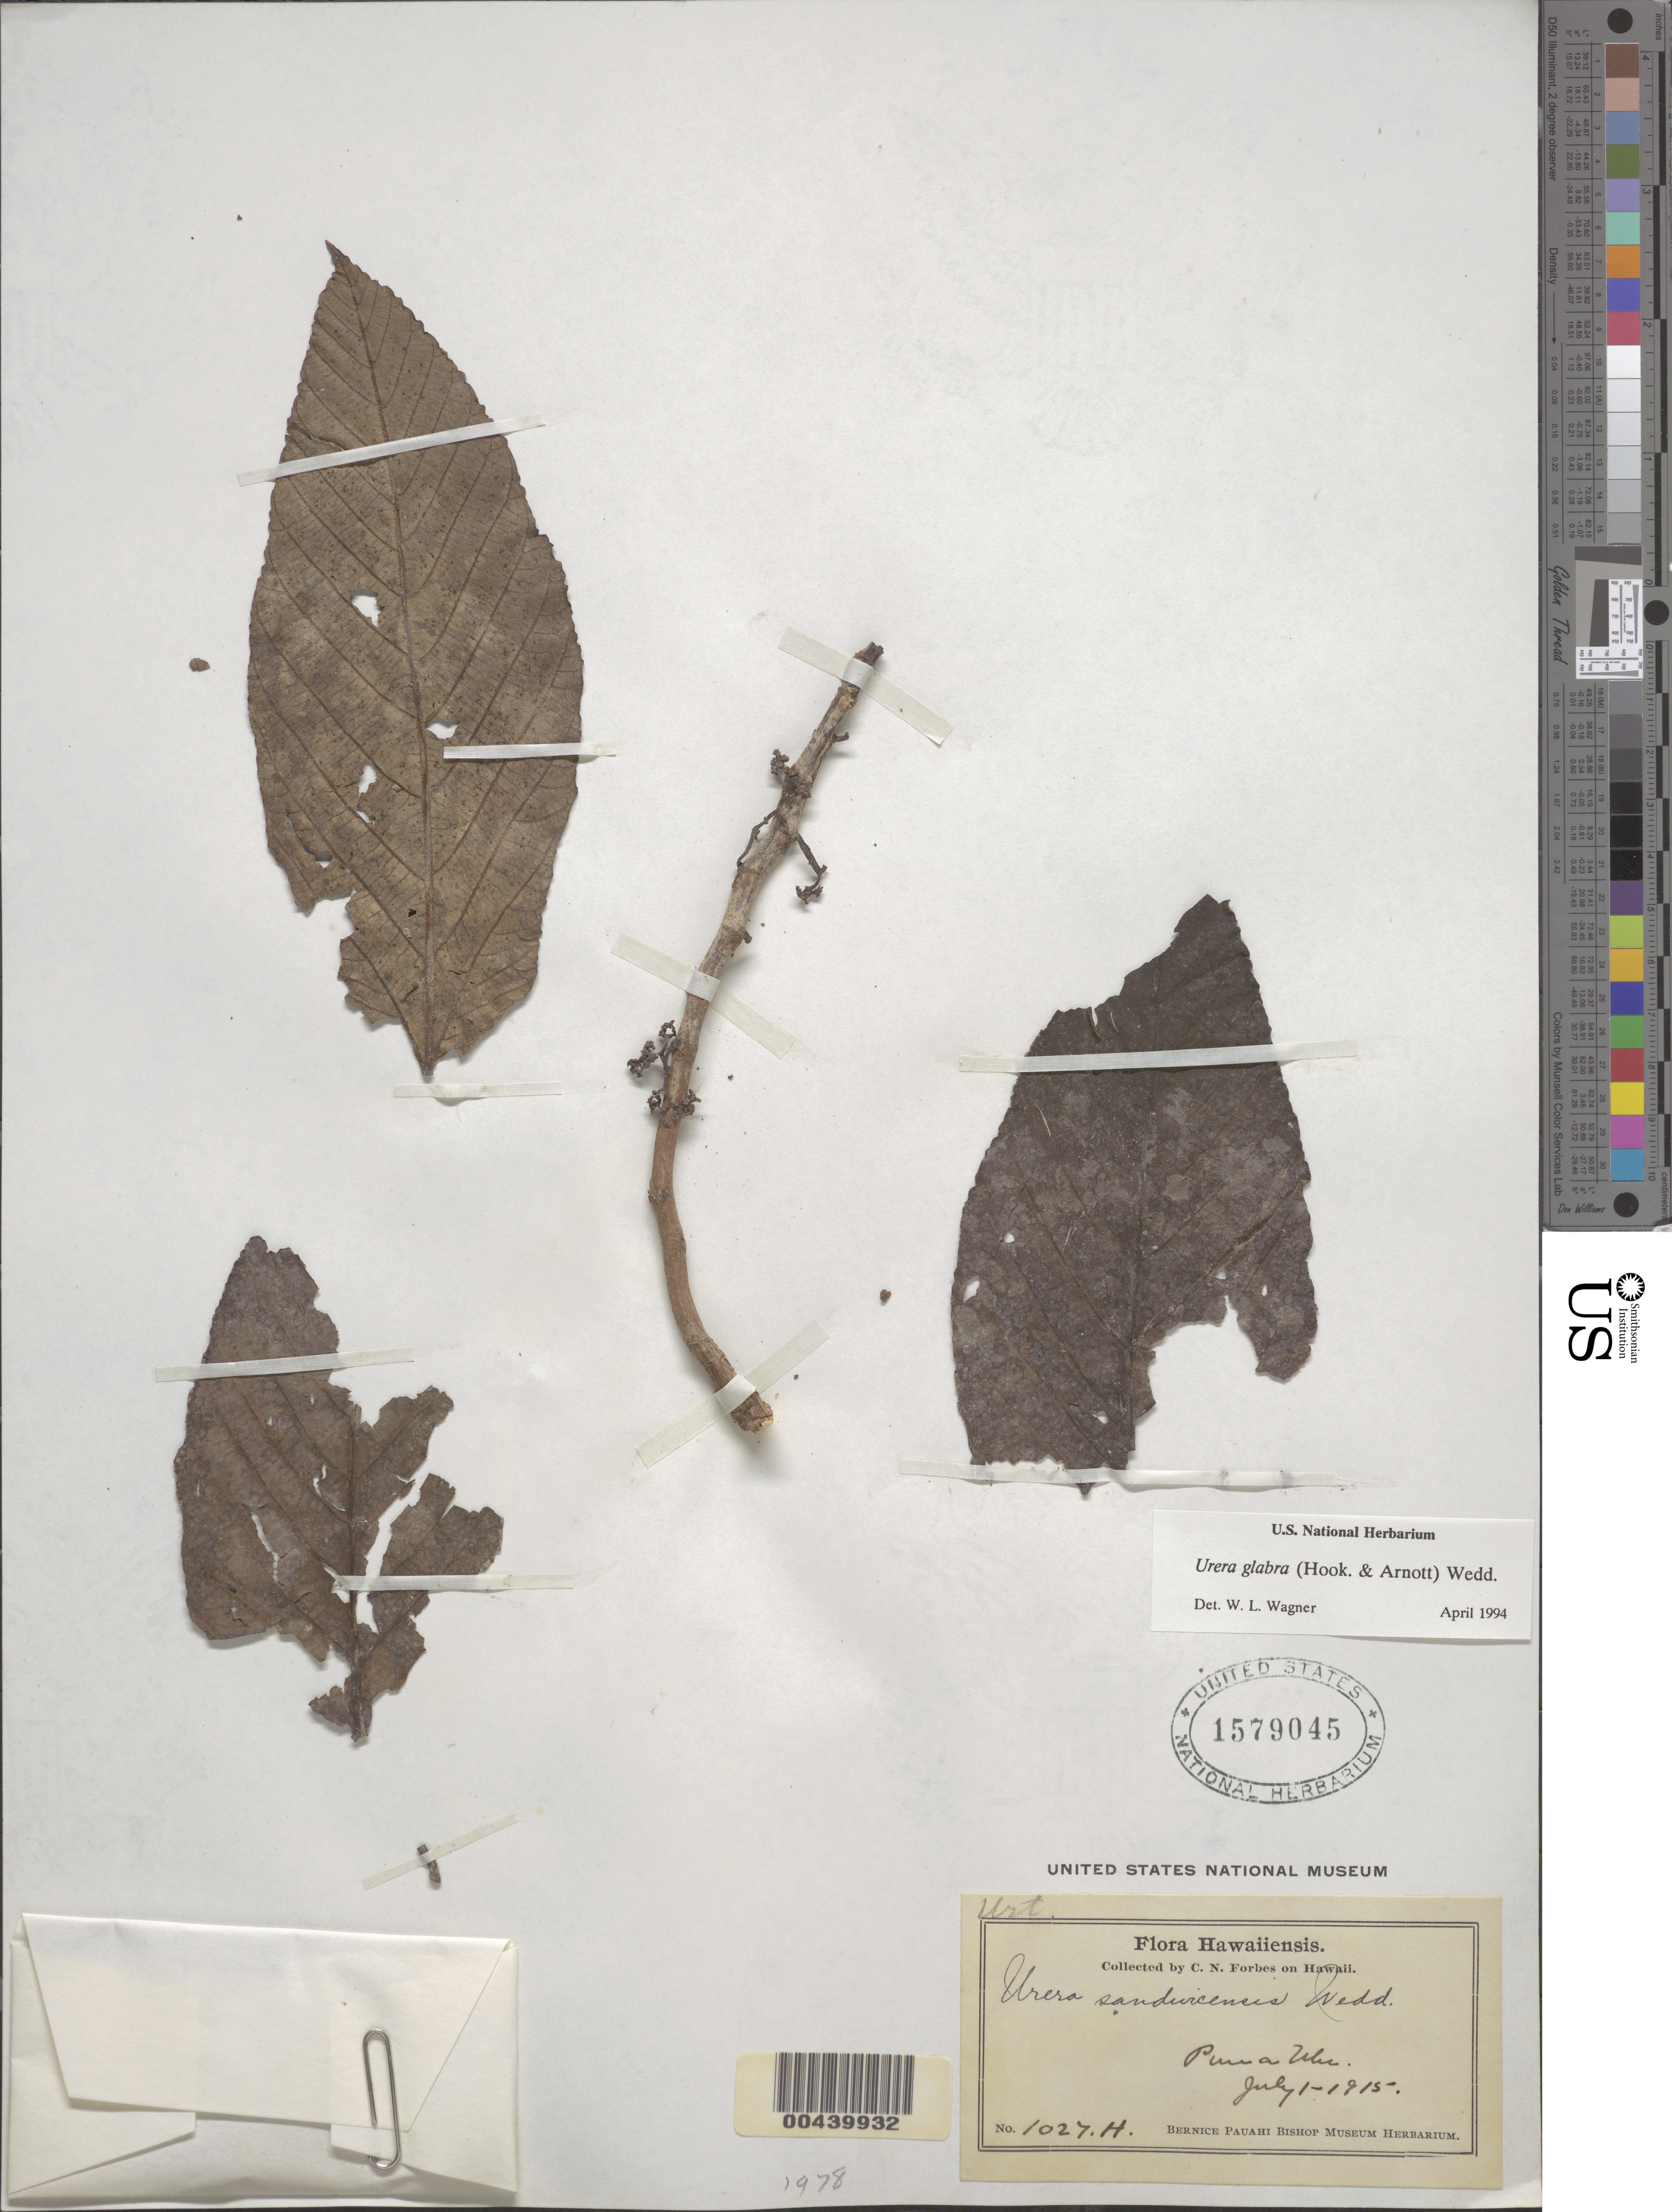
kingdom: Plantae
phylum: Tracheophyta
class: Magnoliopsida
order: Rosales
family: Urticaceae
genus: Touchardia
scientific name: Touchardia oahuensis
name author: T. Wells & A. K. Monro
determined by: Wagner, W. L., (BOT), Smithsonian Institution - National Museum of Natural History (UNITED STATES)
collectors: C. N. Forbes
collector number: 1027.H.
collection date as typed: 1 Jul 1915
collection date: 1915-07-01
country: United States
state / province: Hawaii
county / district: Hawaii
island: Hawaii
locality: Puu a Ulu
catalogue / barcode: US 1579045